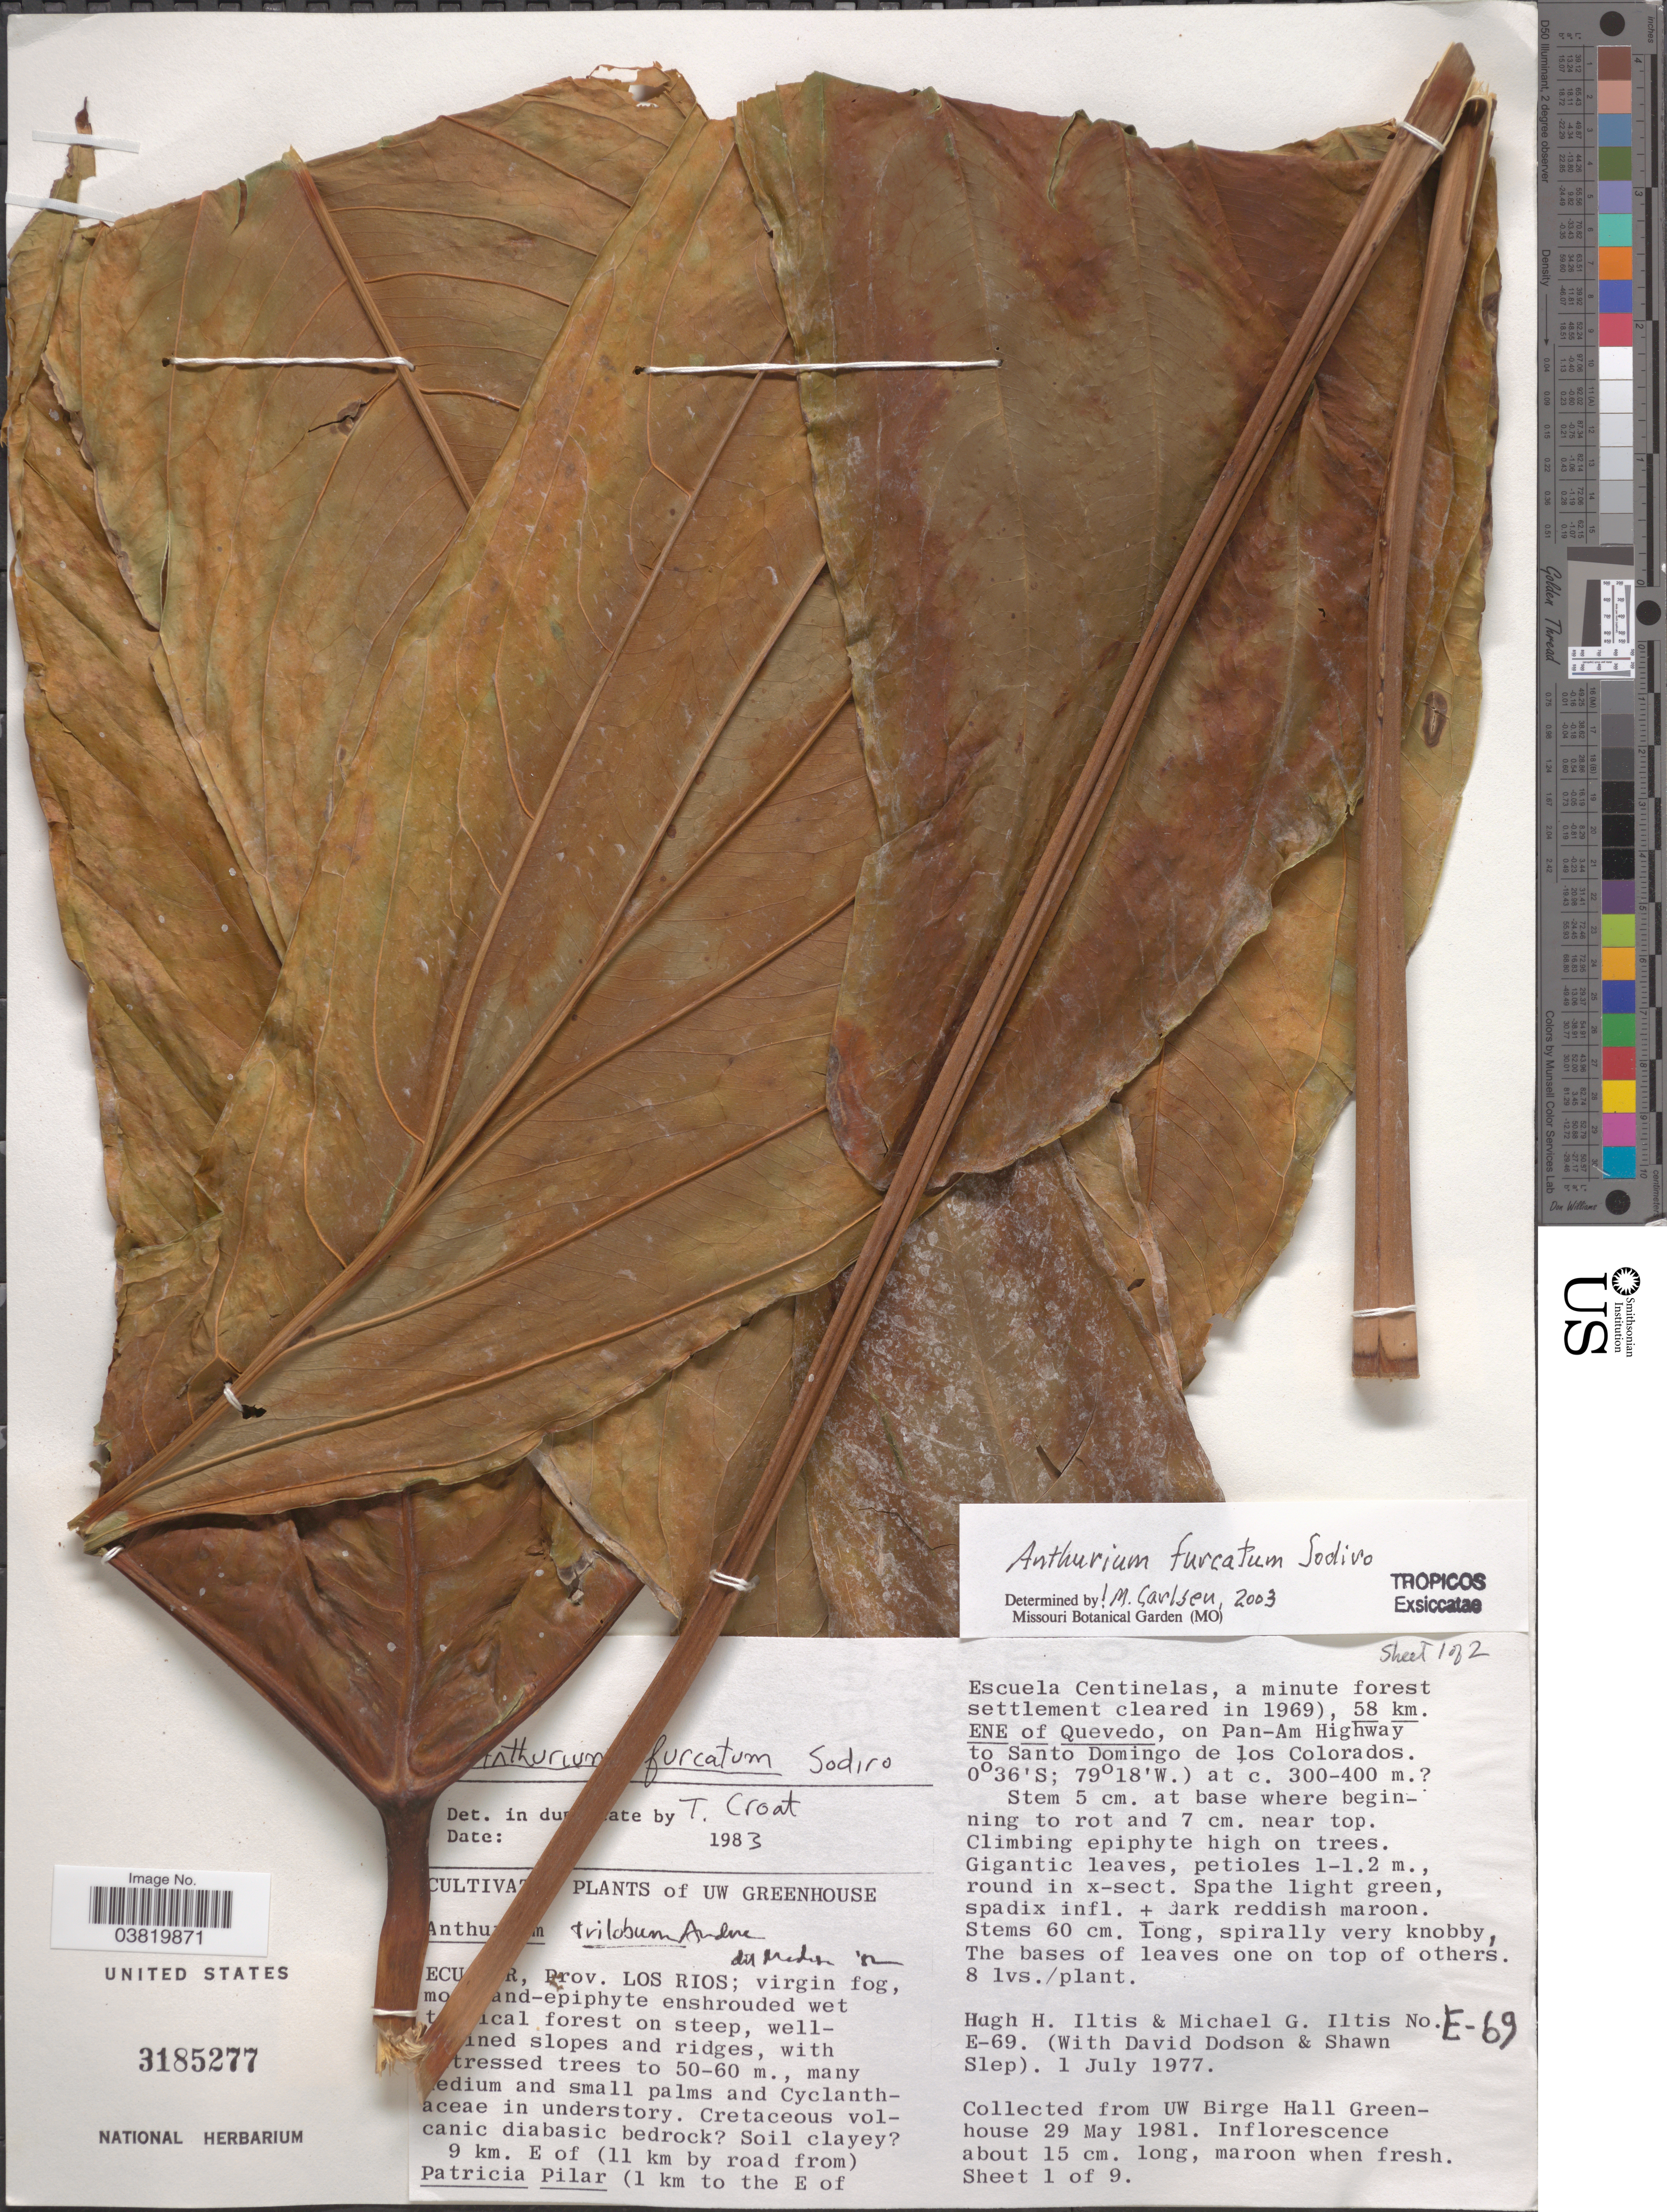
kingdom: Plantae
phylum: Tracheophyta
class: Liliopsida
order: Alismatales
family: Araceae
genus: Anthurium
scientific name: Anthurium furcatum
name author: Sodiro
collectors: H. Iltis, M. G. Iltis, D. Dodson & S. Slep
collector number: E-69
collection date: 1981-05-29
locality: UW Greenhouse.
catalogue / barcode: US 3185277